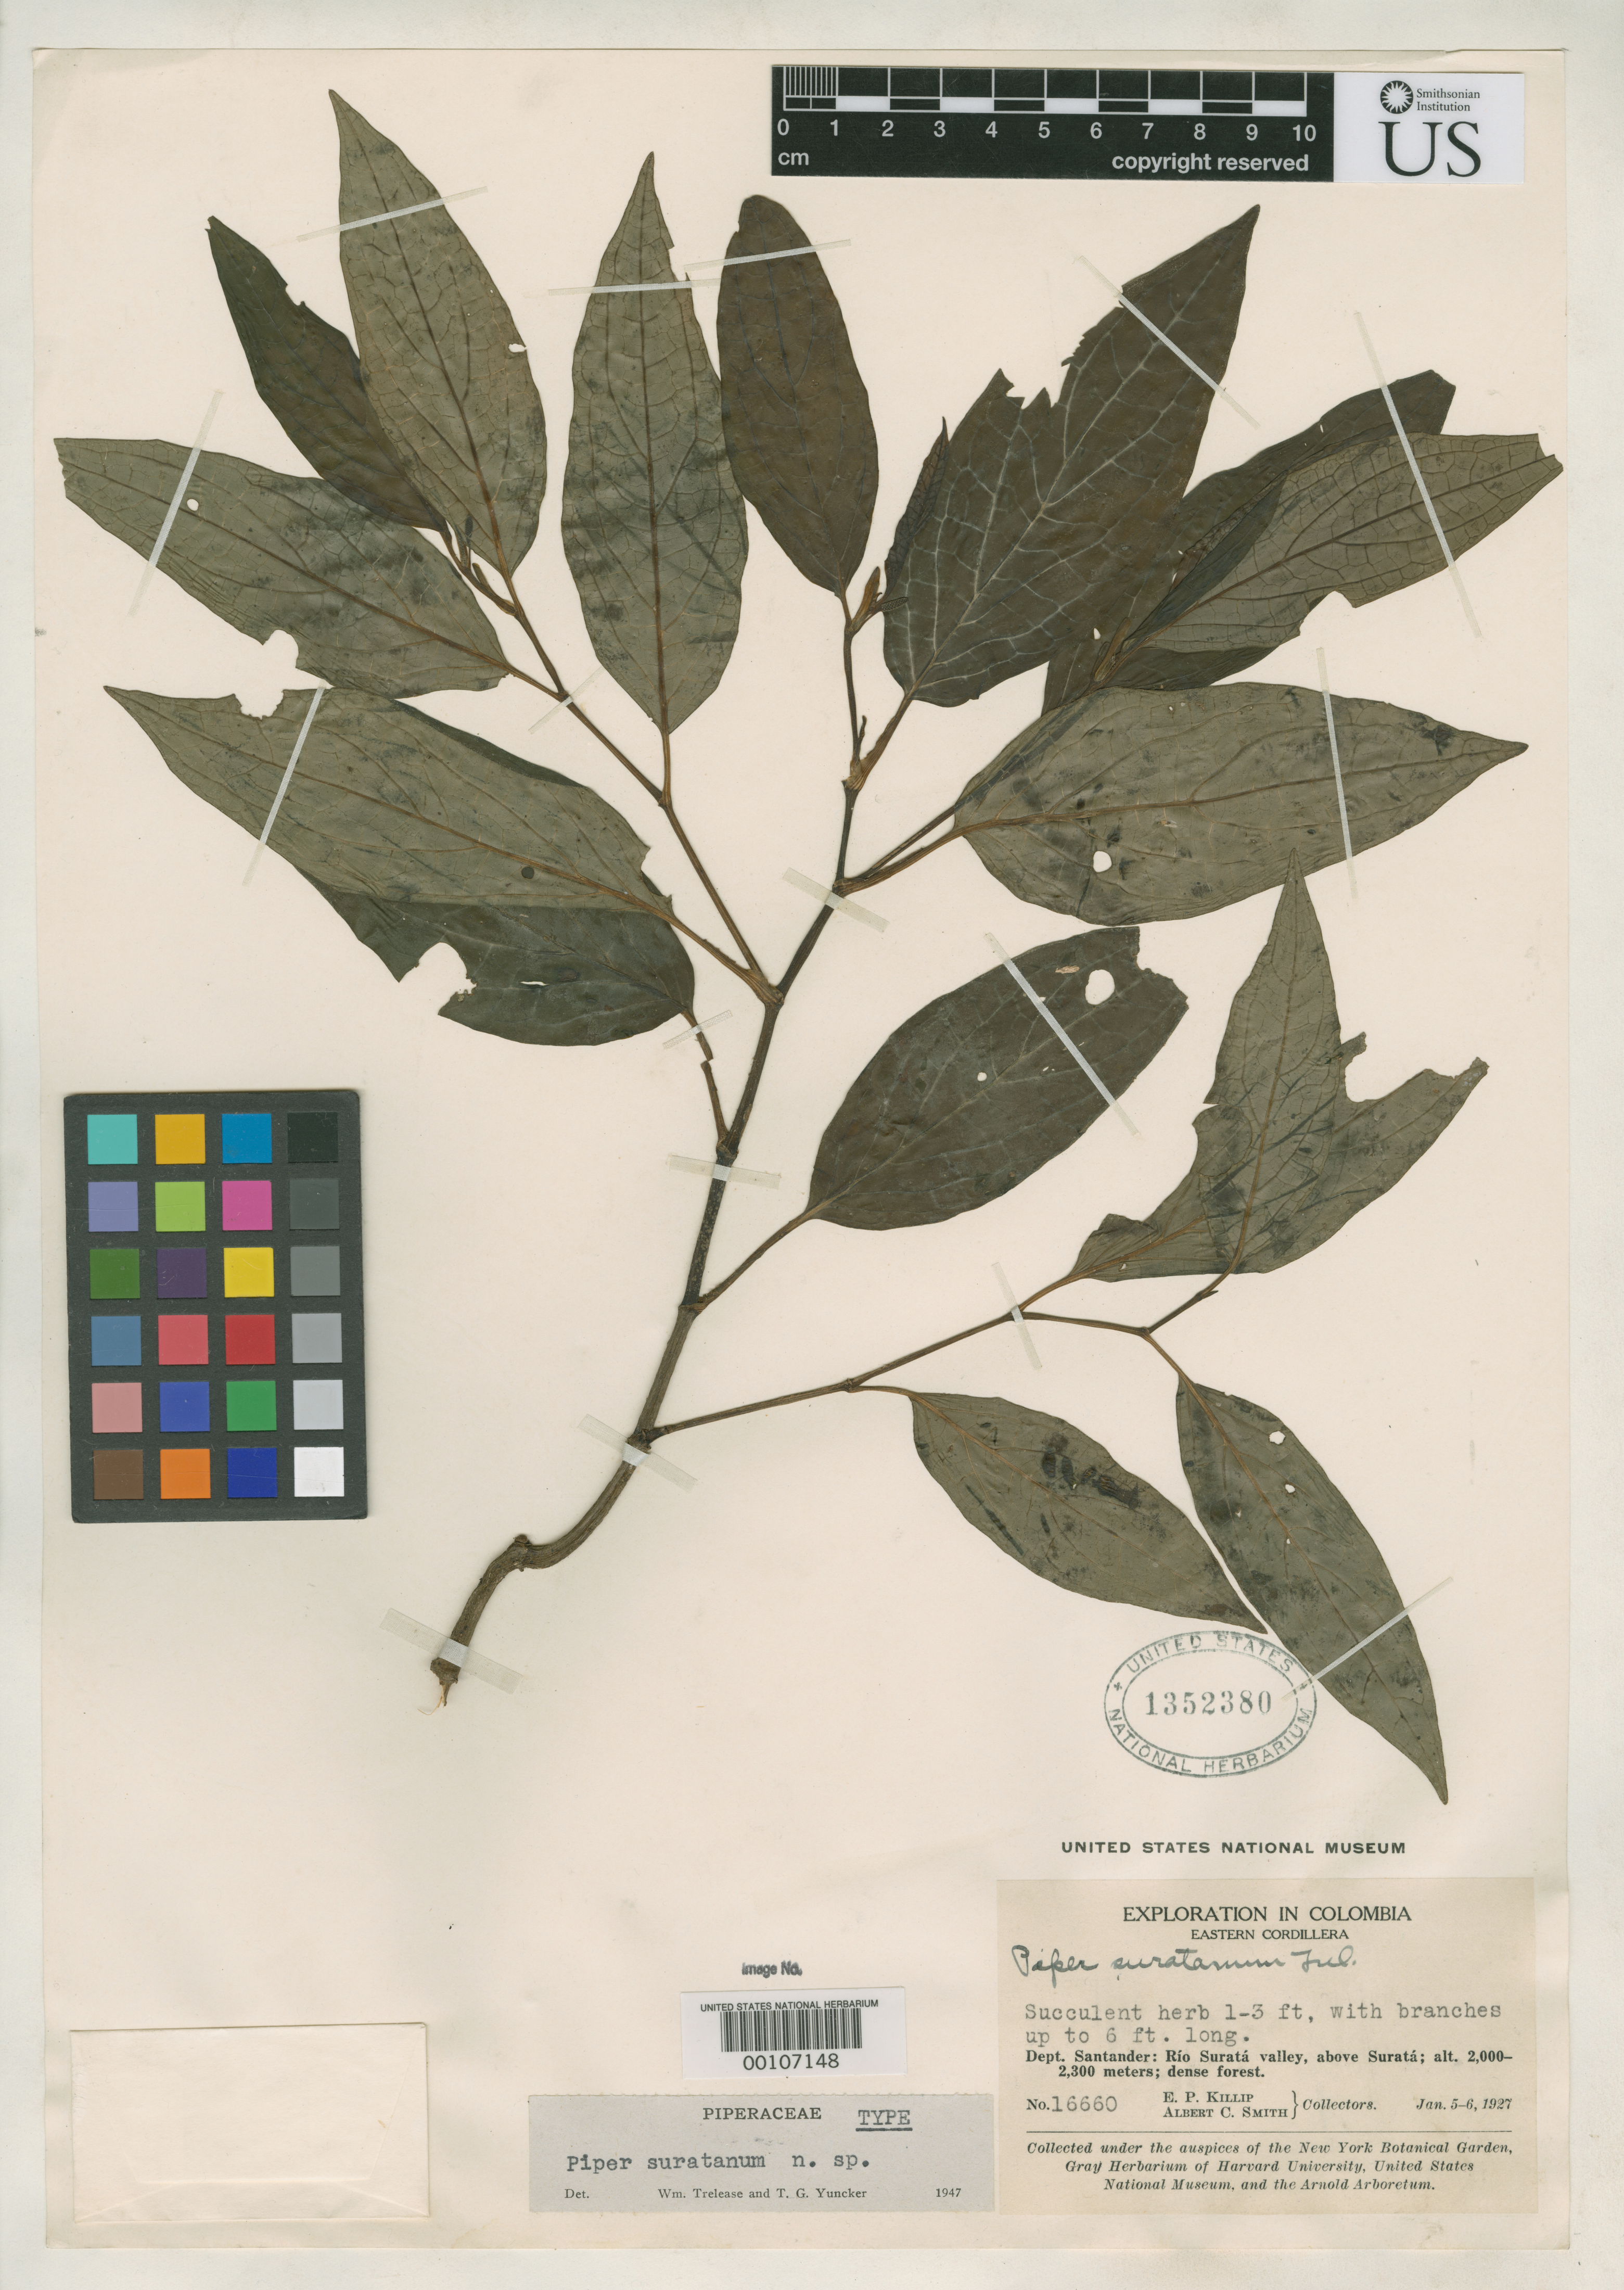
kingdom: Plantae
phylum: Tracheophyta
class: Magnoliopsida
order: Piperales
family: Piperaceae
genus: Piper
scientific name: Piper suratanum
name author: Trel. & Yunck.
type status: Holotype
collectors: E. P. Killip & A. C. Smith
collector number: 16660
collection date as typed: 05 Jan 1927 to 06 Jan 1927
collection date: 1927-01-05/1927-01-06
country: Colombia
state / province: Santander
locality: Above Surata.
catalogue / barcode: US 1352380